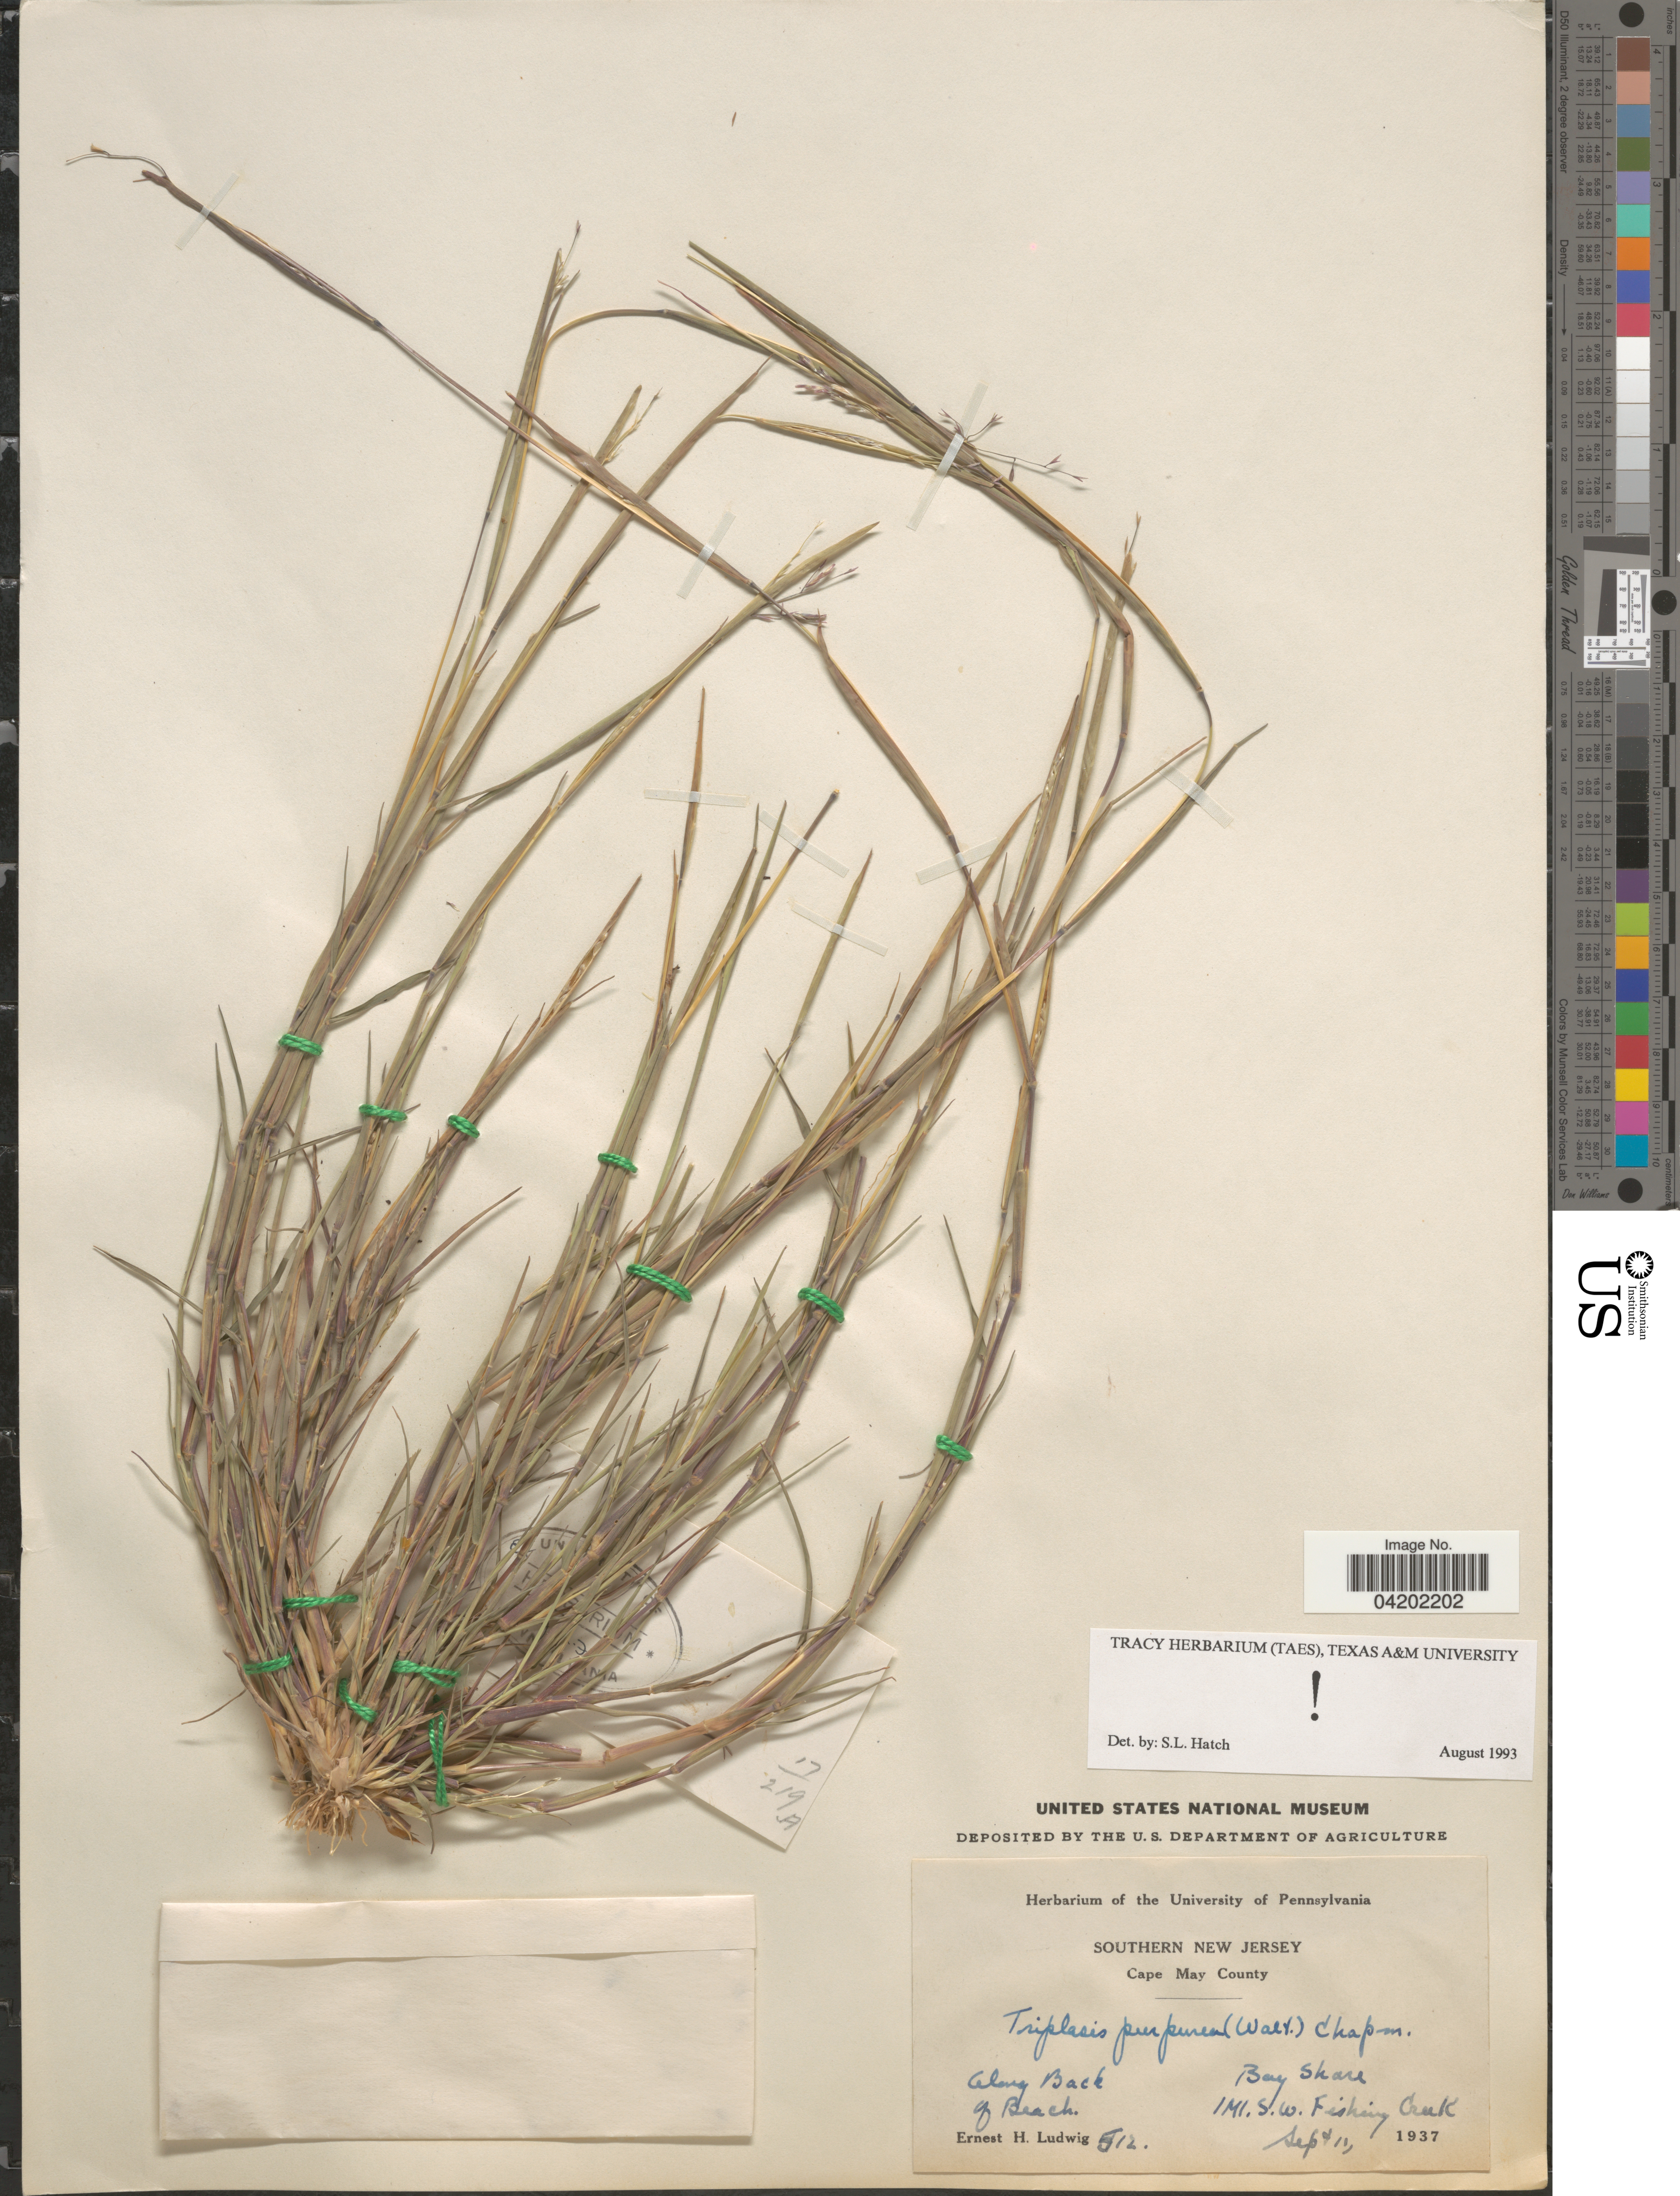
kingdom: Plantae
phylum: Tracheophyta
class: Liliopsida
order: Poales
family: Poaceae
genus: Triplasis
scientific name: Triplasis purpurea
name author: (Walter) Chapm.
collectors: E. Ludwig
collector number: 512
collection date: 1937-09-11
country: United States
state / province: New Jersey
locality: Southern New Jersey. Cape May County. Along Back of Beach. Bay Shore. 1 mi. S.W. Fishing Creek.